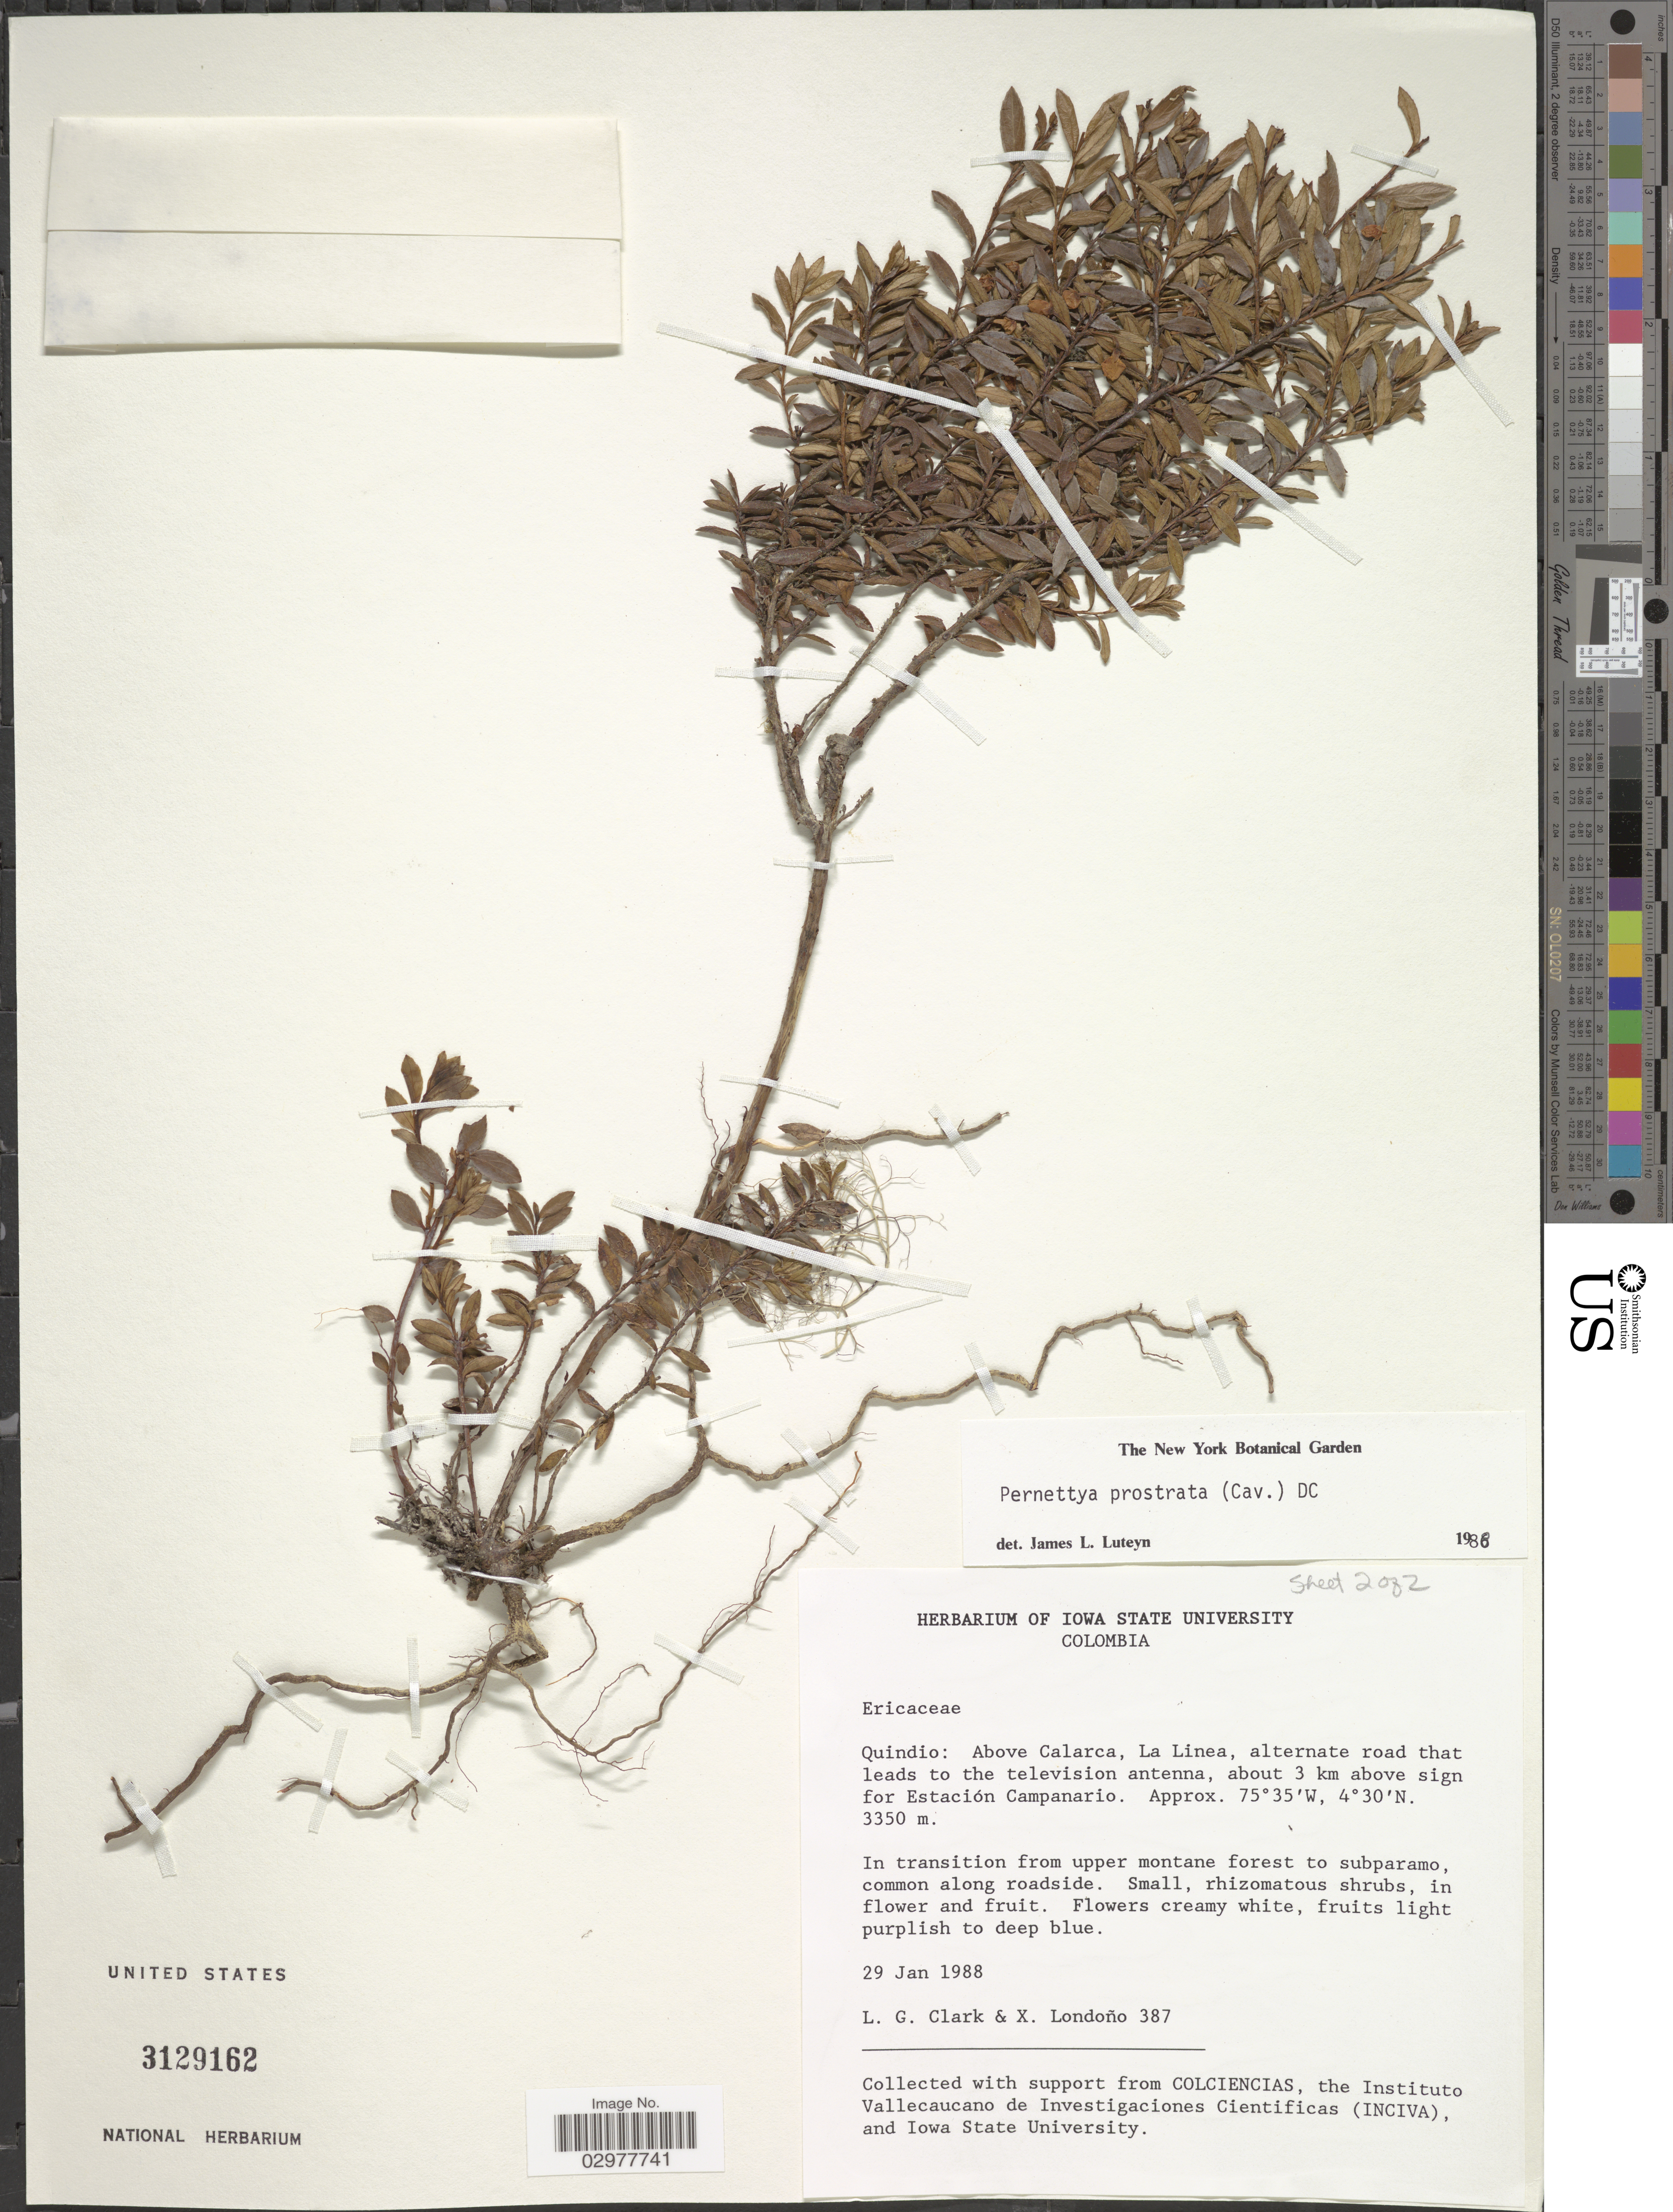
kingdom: Plantae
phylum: Tracheophyta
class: Magnoliopsida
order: Ericales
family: Ericaceae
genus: Pernettya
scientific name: Pernettya prostrata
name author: (Cav.) DC.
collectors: L. G. Clark & X. Londoño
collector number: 387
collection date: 1988-01-29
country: Colombia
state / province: Quindío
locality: Above Calarca, La Linea, alternate road that leads to the television antenna, about 3 km above sign for Estación Campanario.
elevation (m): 3350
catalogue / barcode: US 3129162